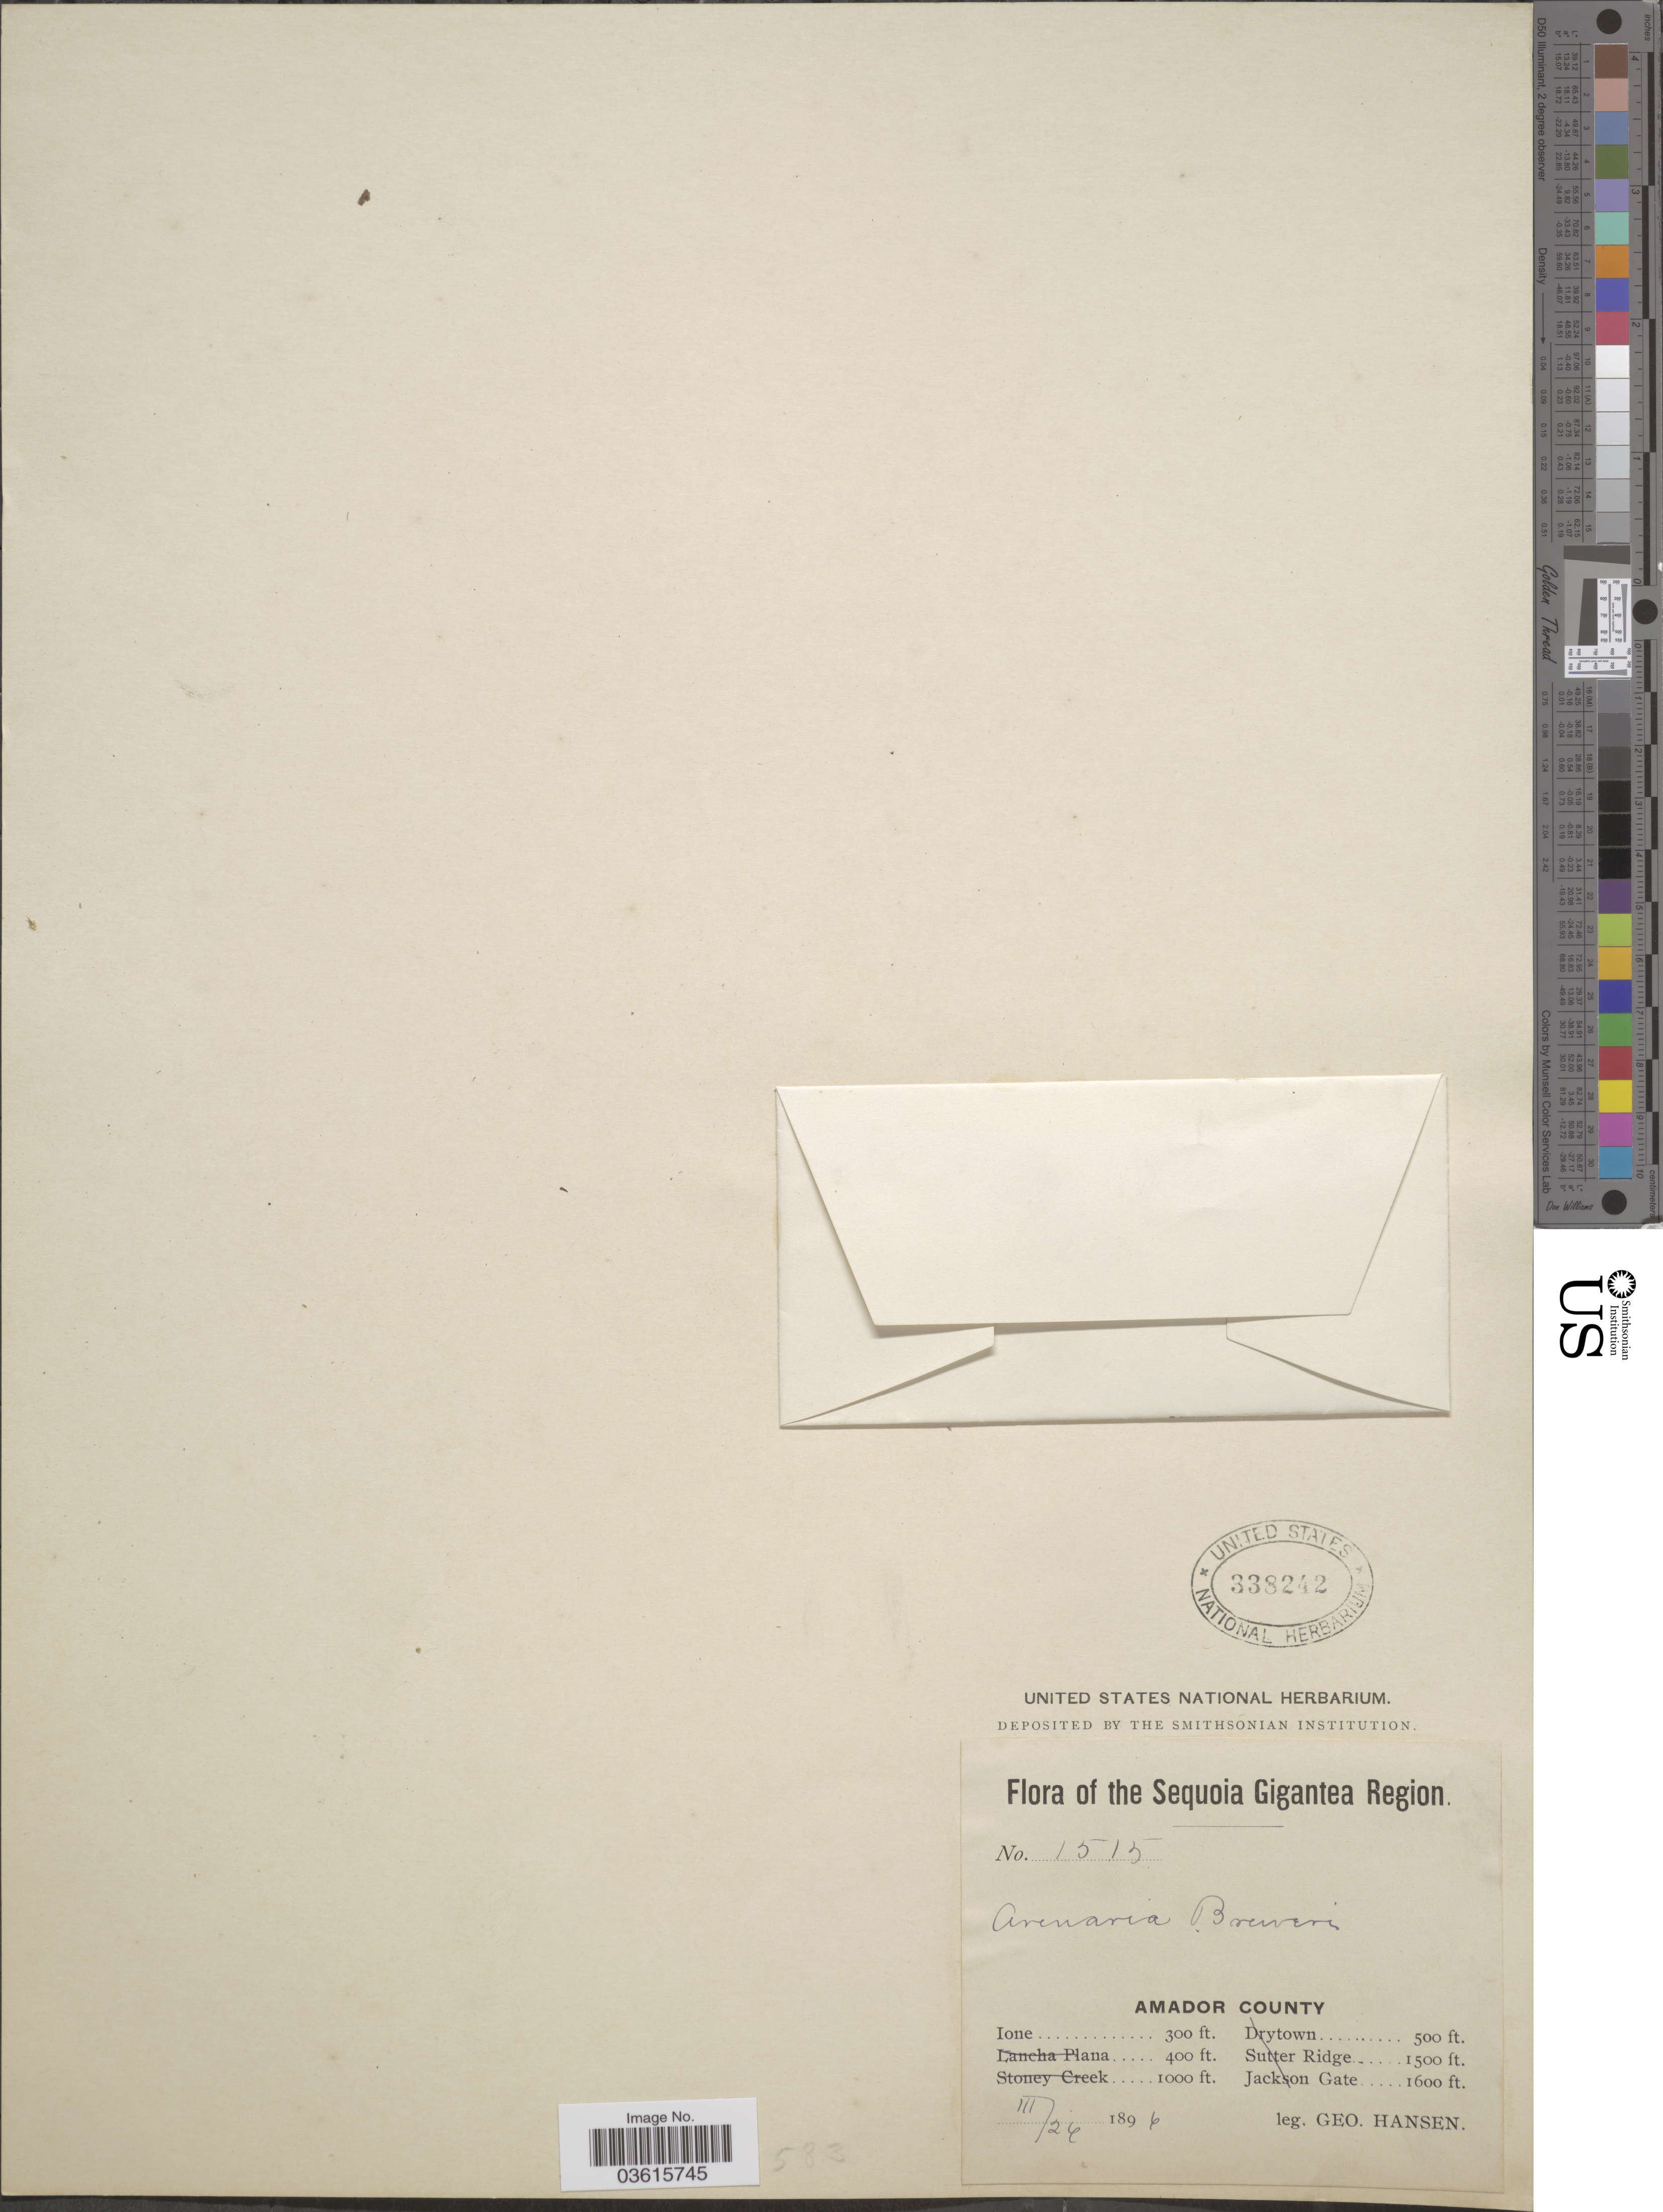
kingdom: Plantae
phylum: Tracheophyta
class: Magnoliopsida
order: Caryophyllales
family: Caryophyllaceae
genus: Minuartia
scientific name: Minuartia californica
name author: (A. Gray) Mattf.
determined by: Meinke, R. J.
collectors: G. Hansen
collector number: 1515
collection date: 1896-03-26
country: United States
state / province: California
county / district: Amador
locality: The Sequoia Gigantea Region. Amador County. Ione.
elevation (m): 91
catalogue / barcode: US 338242